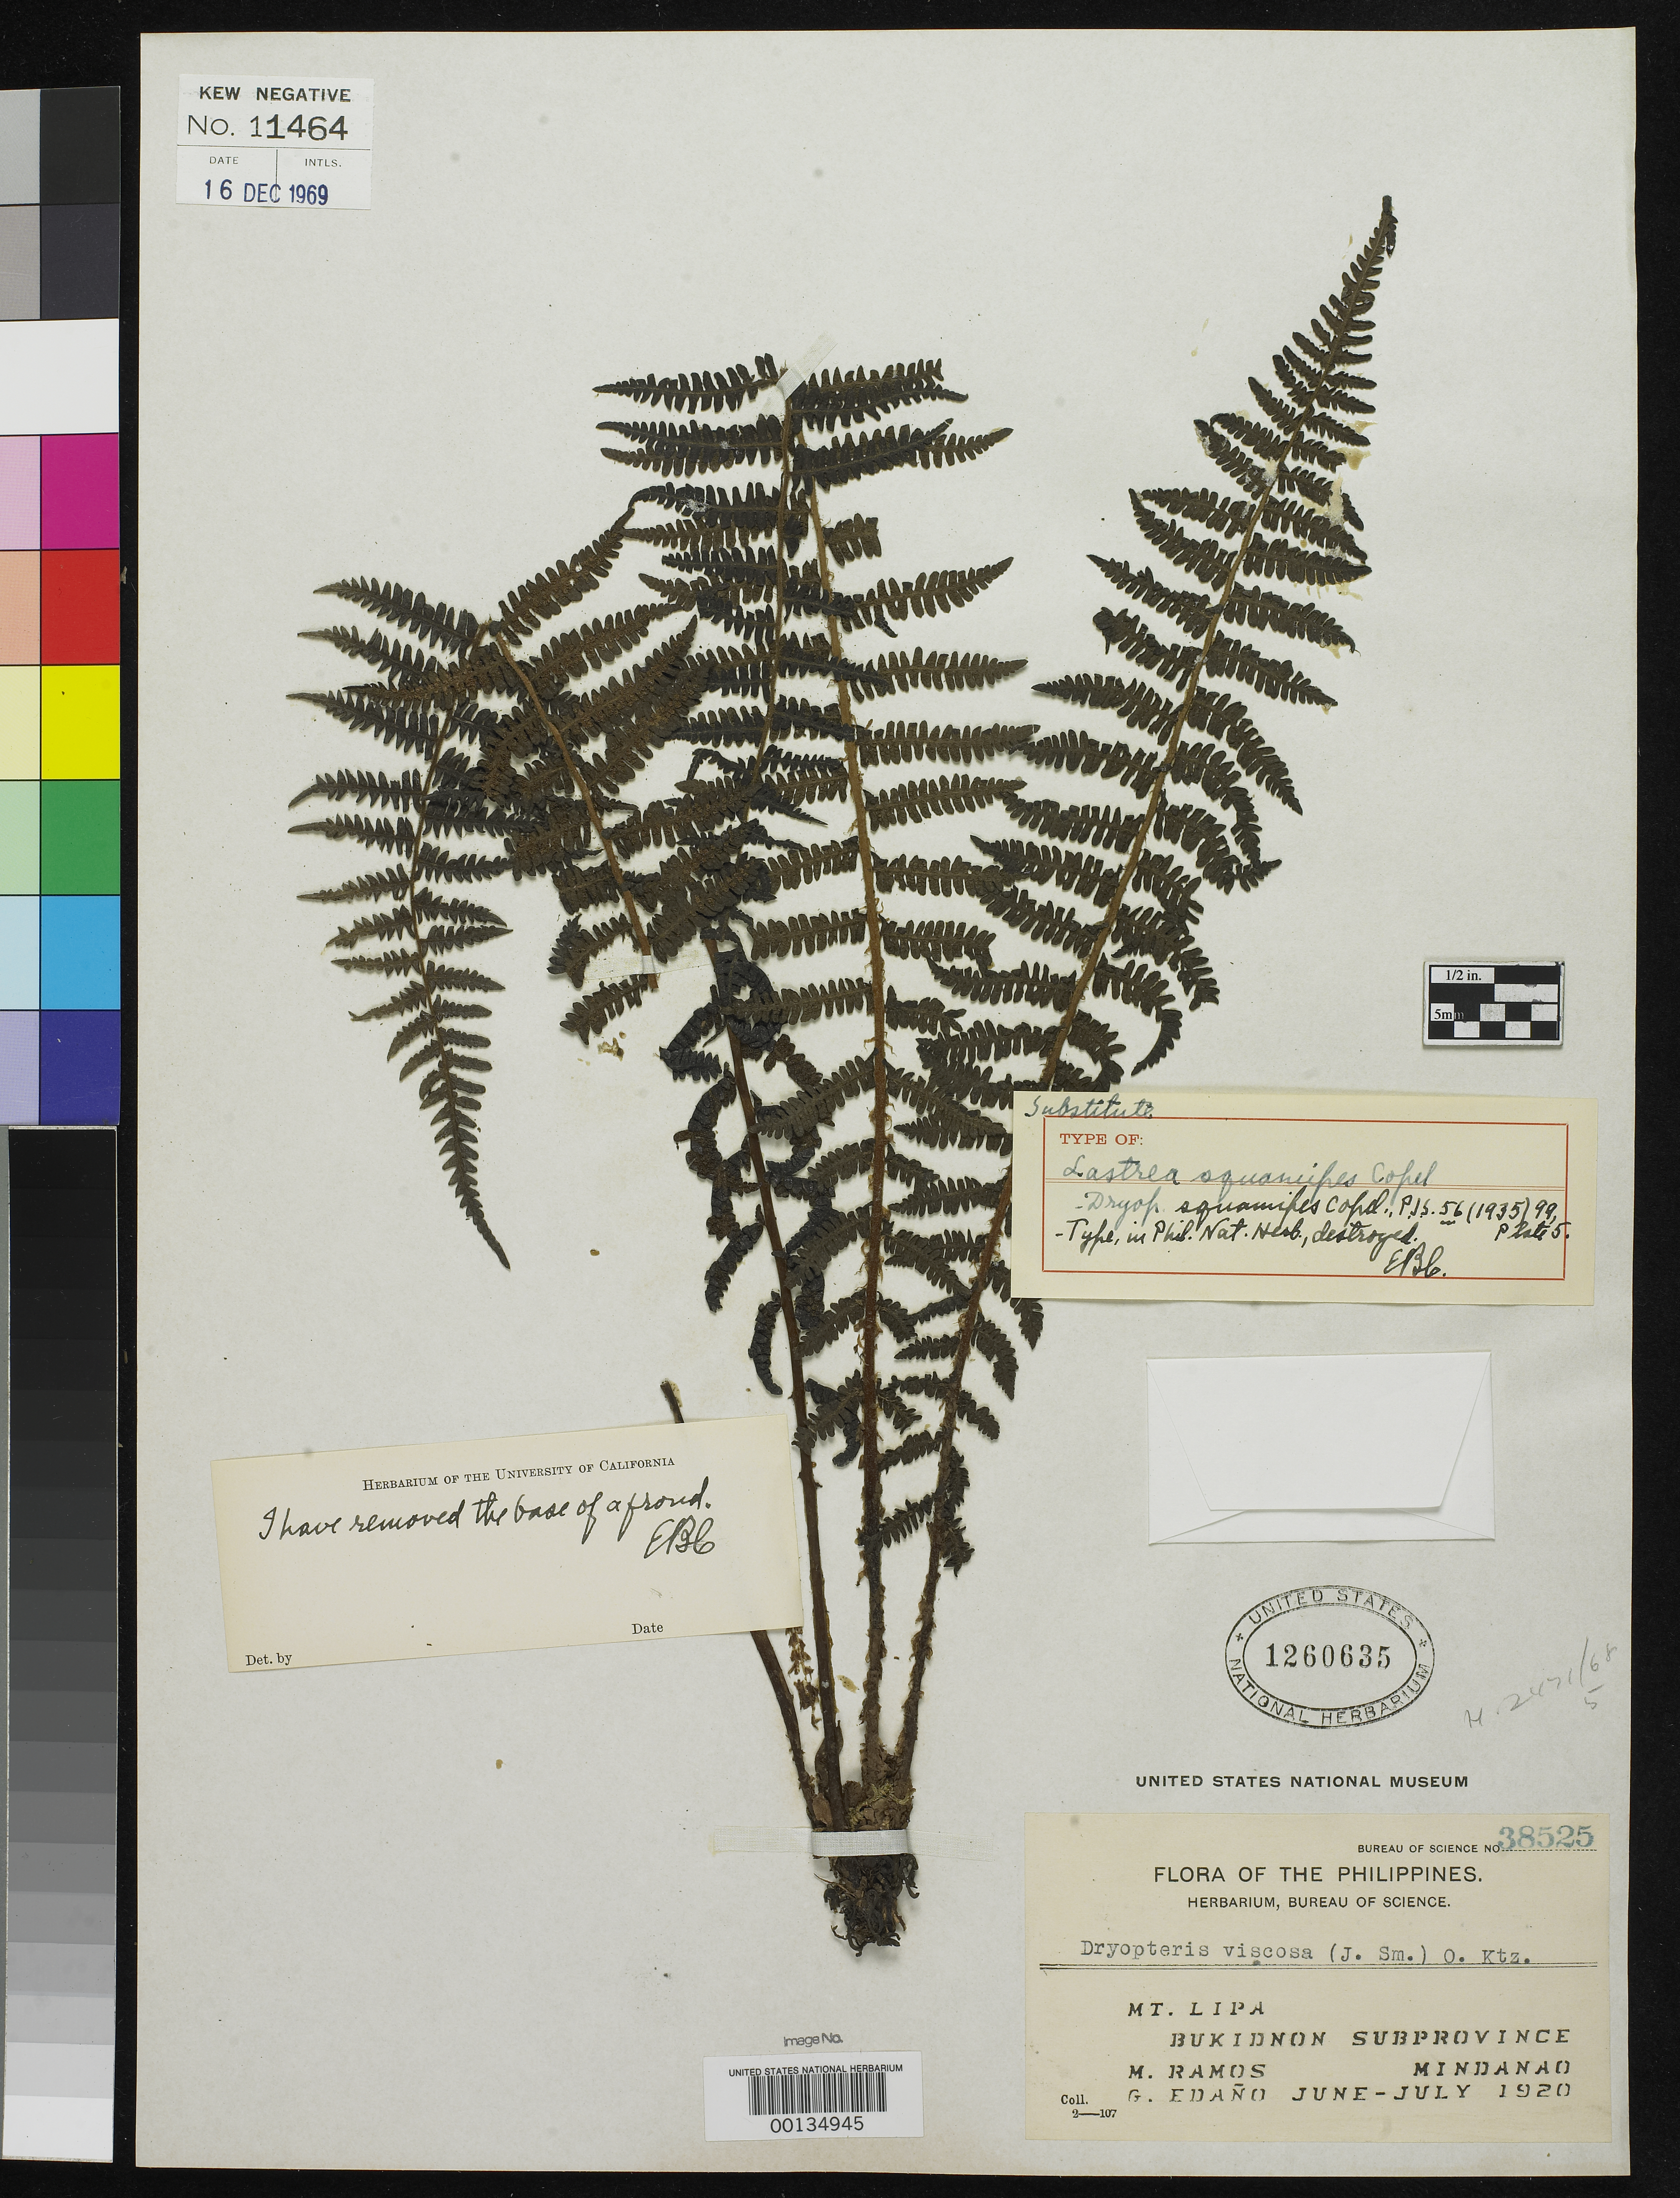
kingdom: Plantae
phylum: Tracheophyta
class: Polypodiopsida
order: Polypodiales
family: Dryopteridaceae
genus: Dryopteris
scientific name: Dryopteris squamipes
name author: Copel.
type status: Isotype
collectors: M. Ramos & G. E. Edaño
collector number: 35825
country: Philippines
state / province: Northern Mindanao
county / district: Bukidnon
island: Mindanao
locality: Mt. Lipa.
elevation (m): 2012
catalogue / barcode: US 1260635